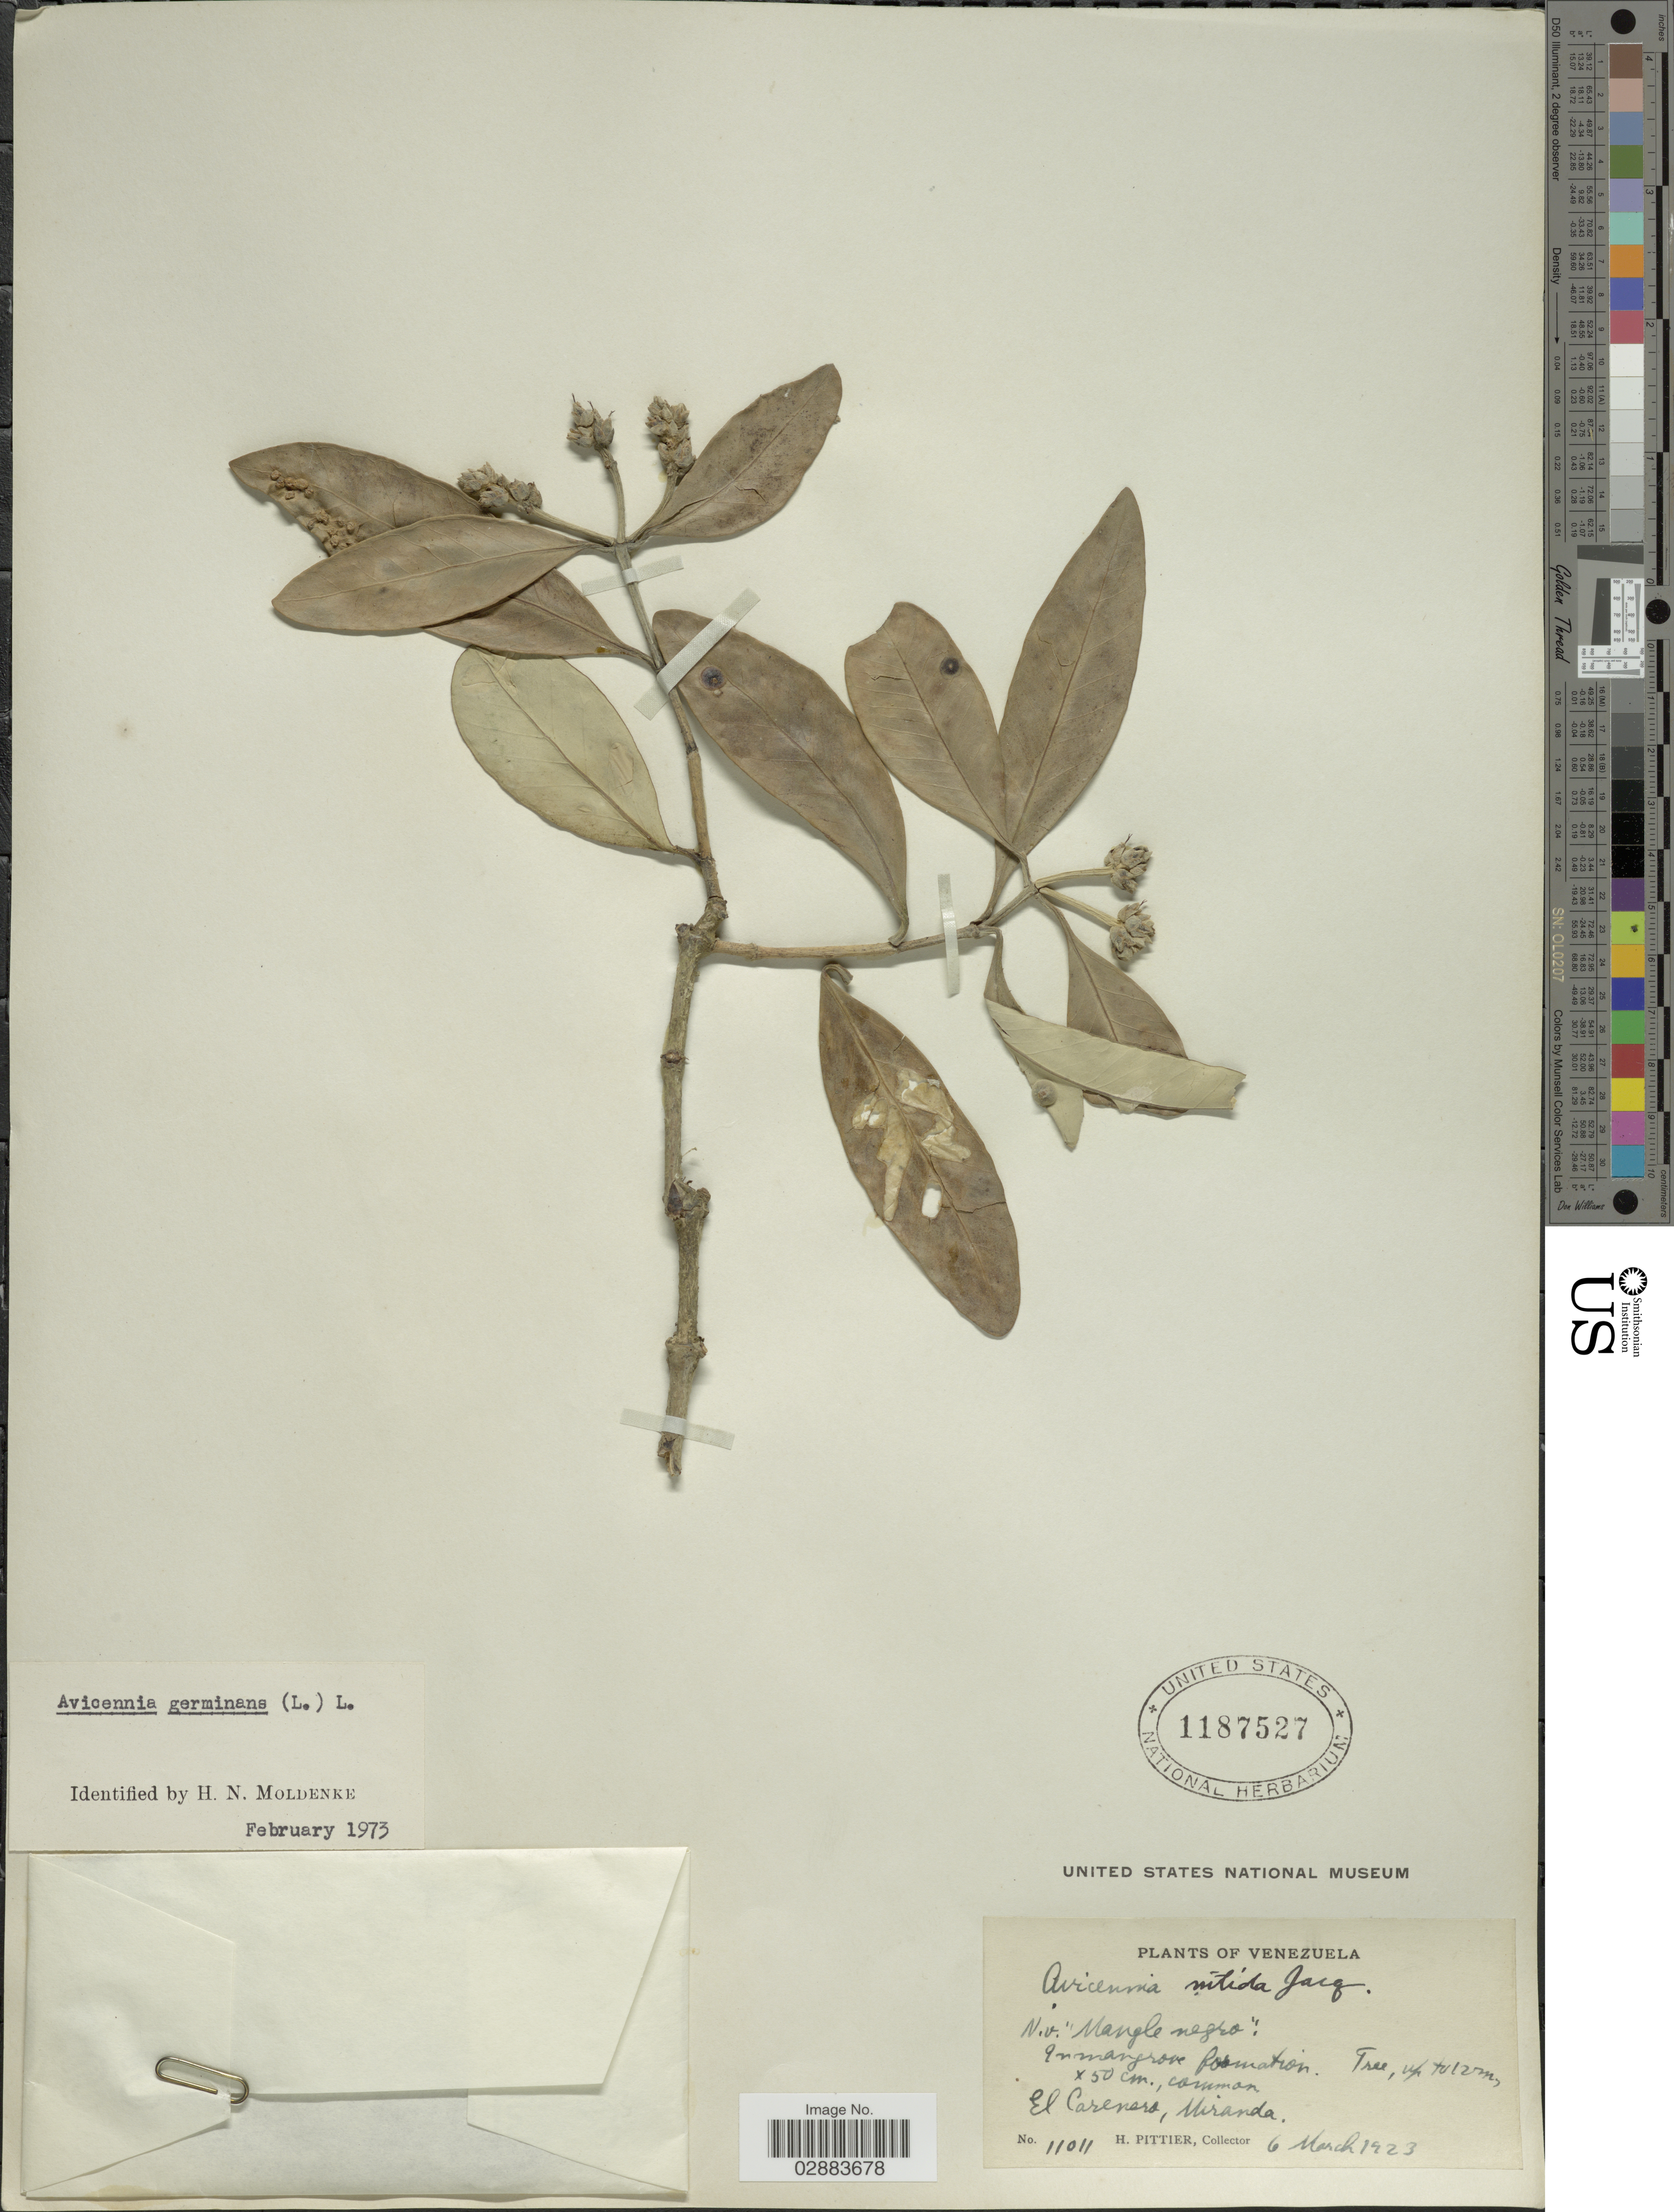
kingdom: Plantae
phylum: Tracheophyta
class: Magnoliopsida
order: Lamiales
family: Acanthaceae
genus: Avicennia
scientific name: Avicennia germinans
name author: (L.) L.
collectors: H. F. Pittier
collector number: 11011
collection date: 1923-03-06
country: Venezuela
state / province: Miranda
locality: El Carenero.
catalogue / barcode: US 1187527